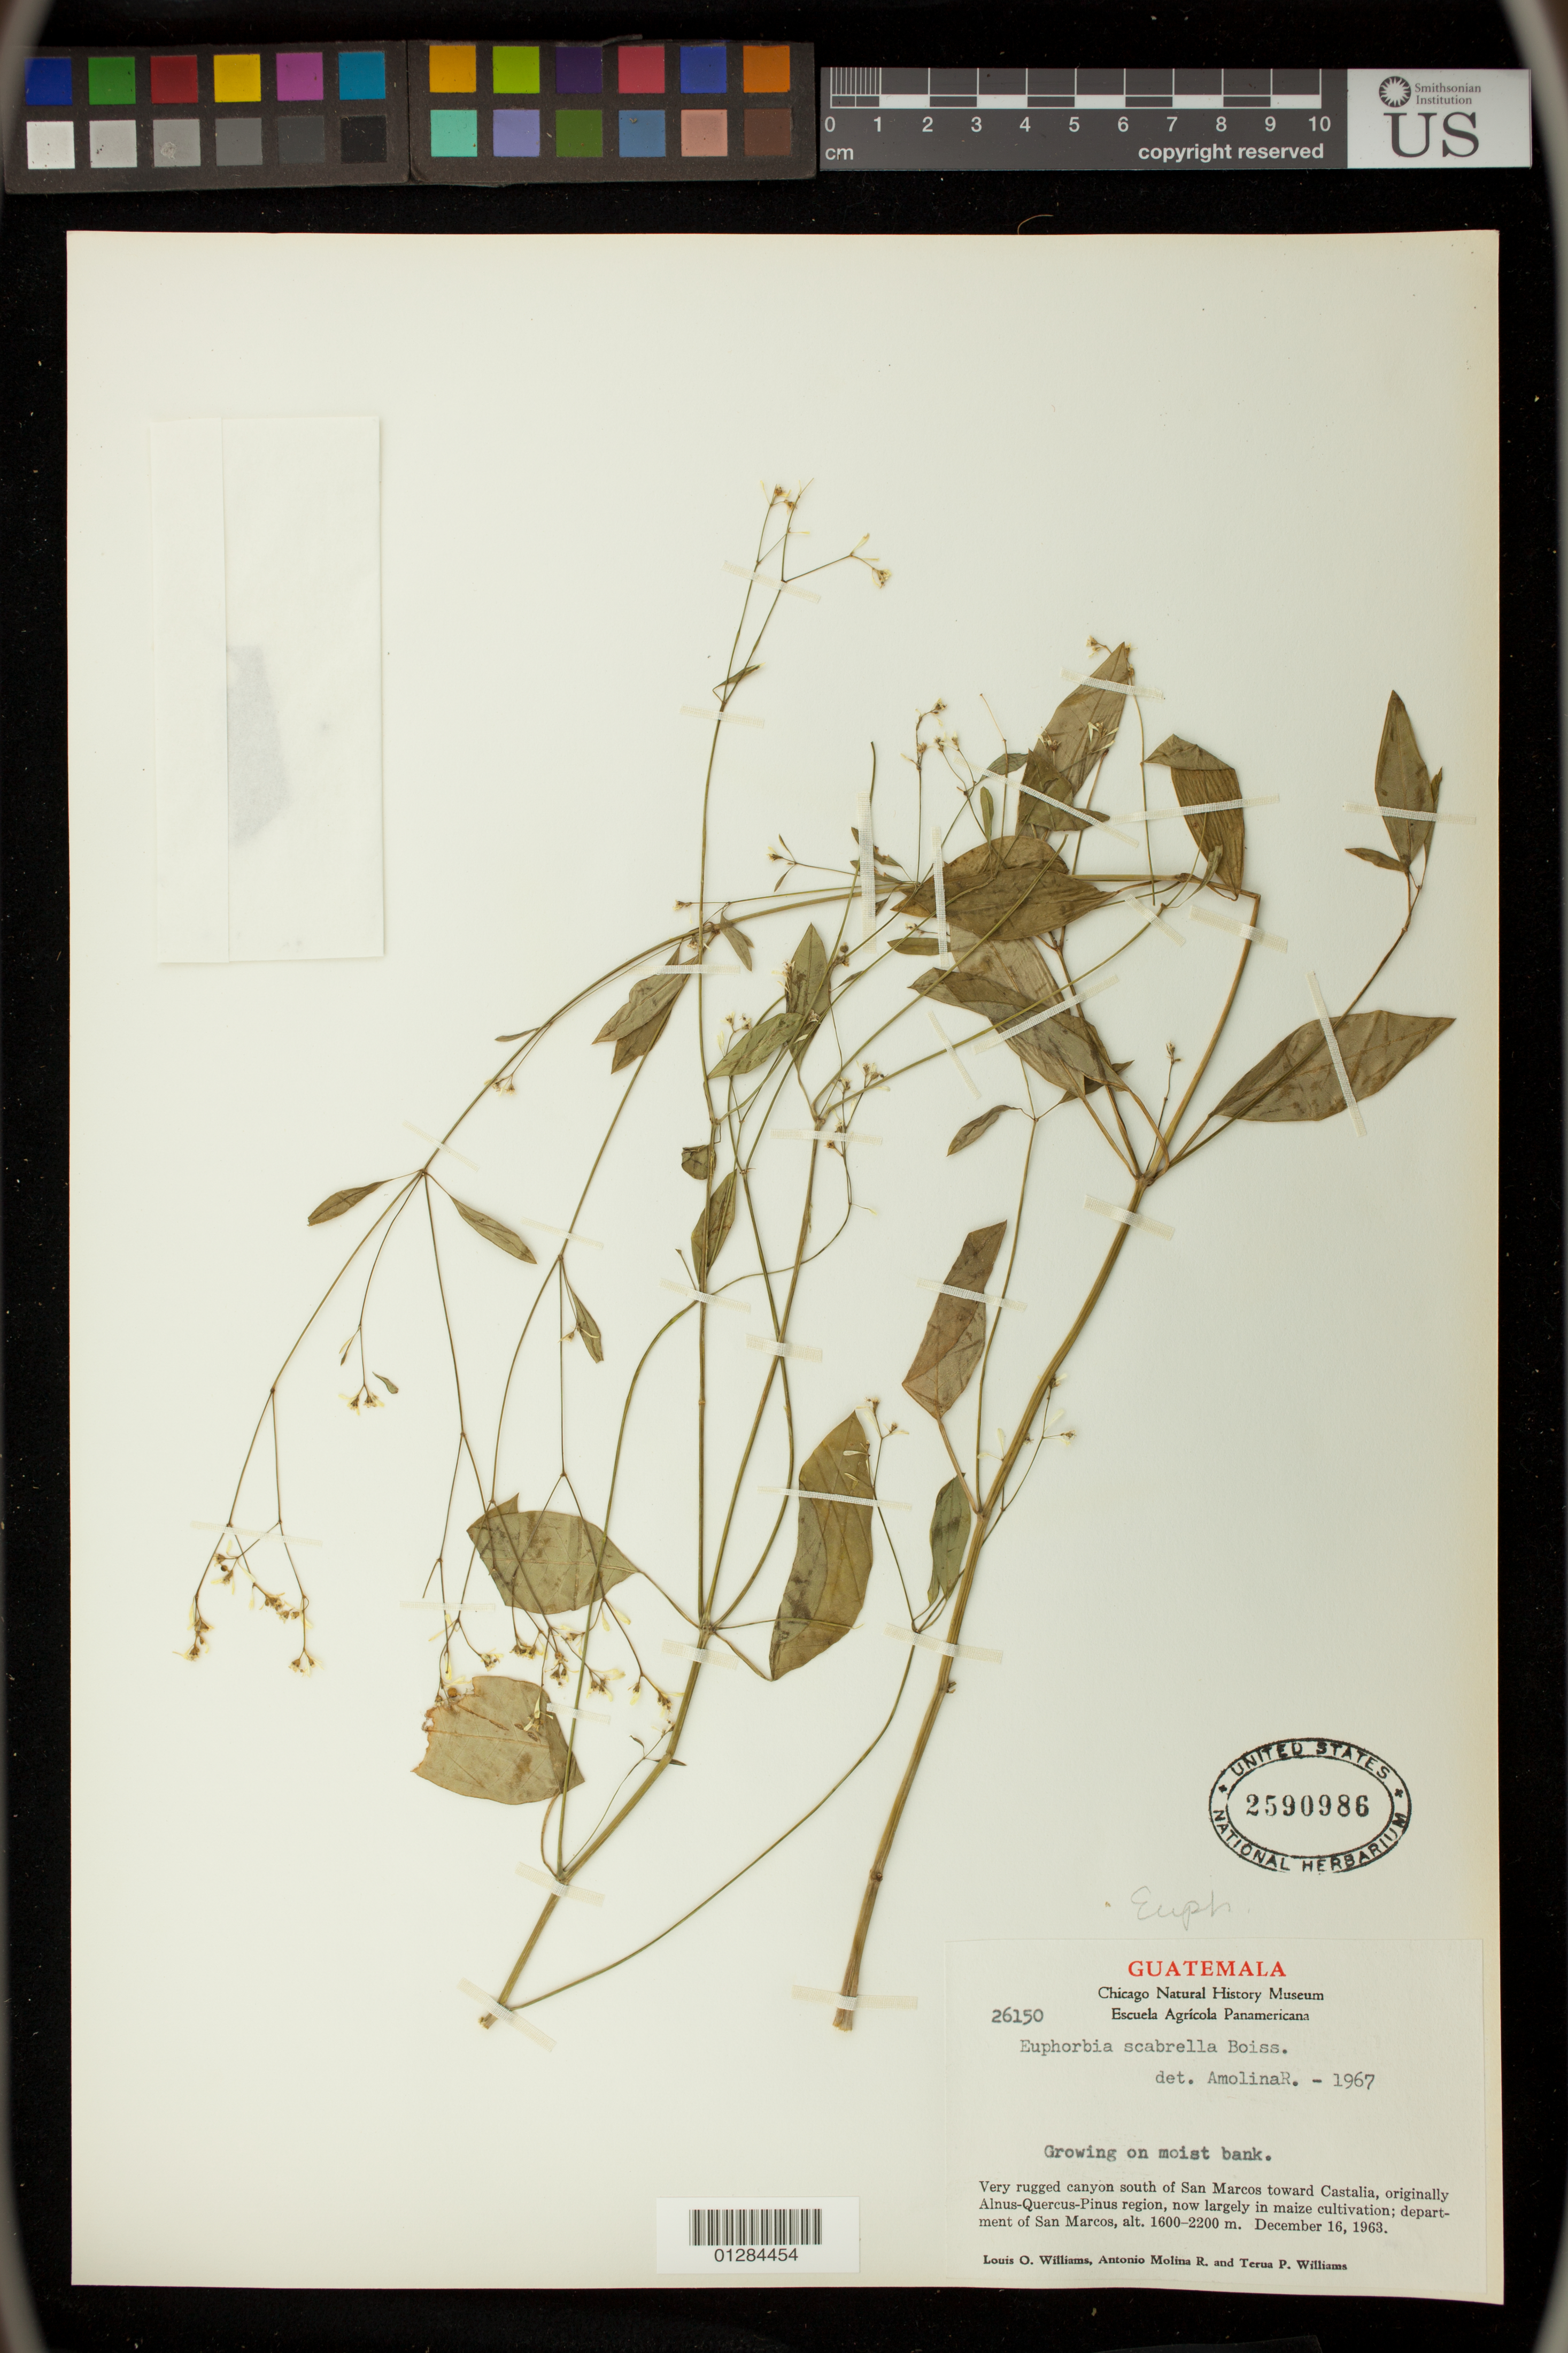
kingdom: Plantae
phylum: Tracheophyta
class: Magnoliopsida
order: Malpighiales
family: Euphorbiaceae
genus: Euphorbia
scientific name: Euphorbia triphylla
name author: (Klotzsch & Garcke) Oudejans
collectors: L. O. Williams, A. Molina R. & T. P. Williams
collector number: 26150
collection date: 1963-12-16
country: Guatemala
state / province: San Marcos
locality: canyon south of San Marcos toward Castalia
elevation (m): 1600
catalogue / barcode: US 2590986